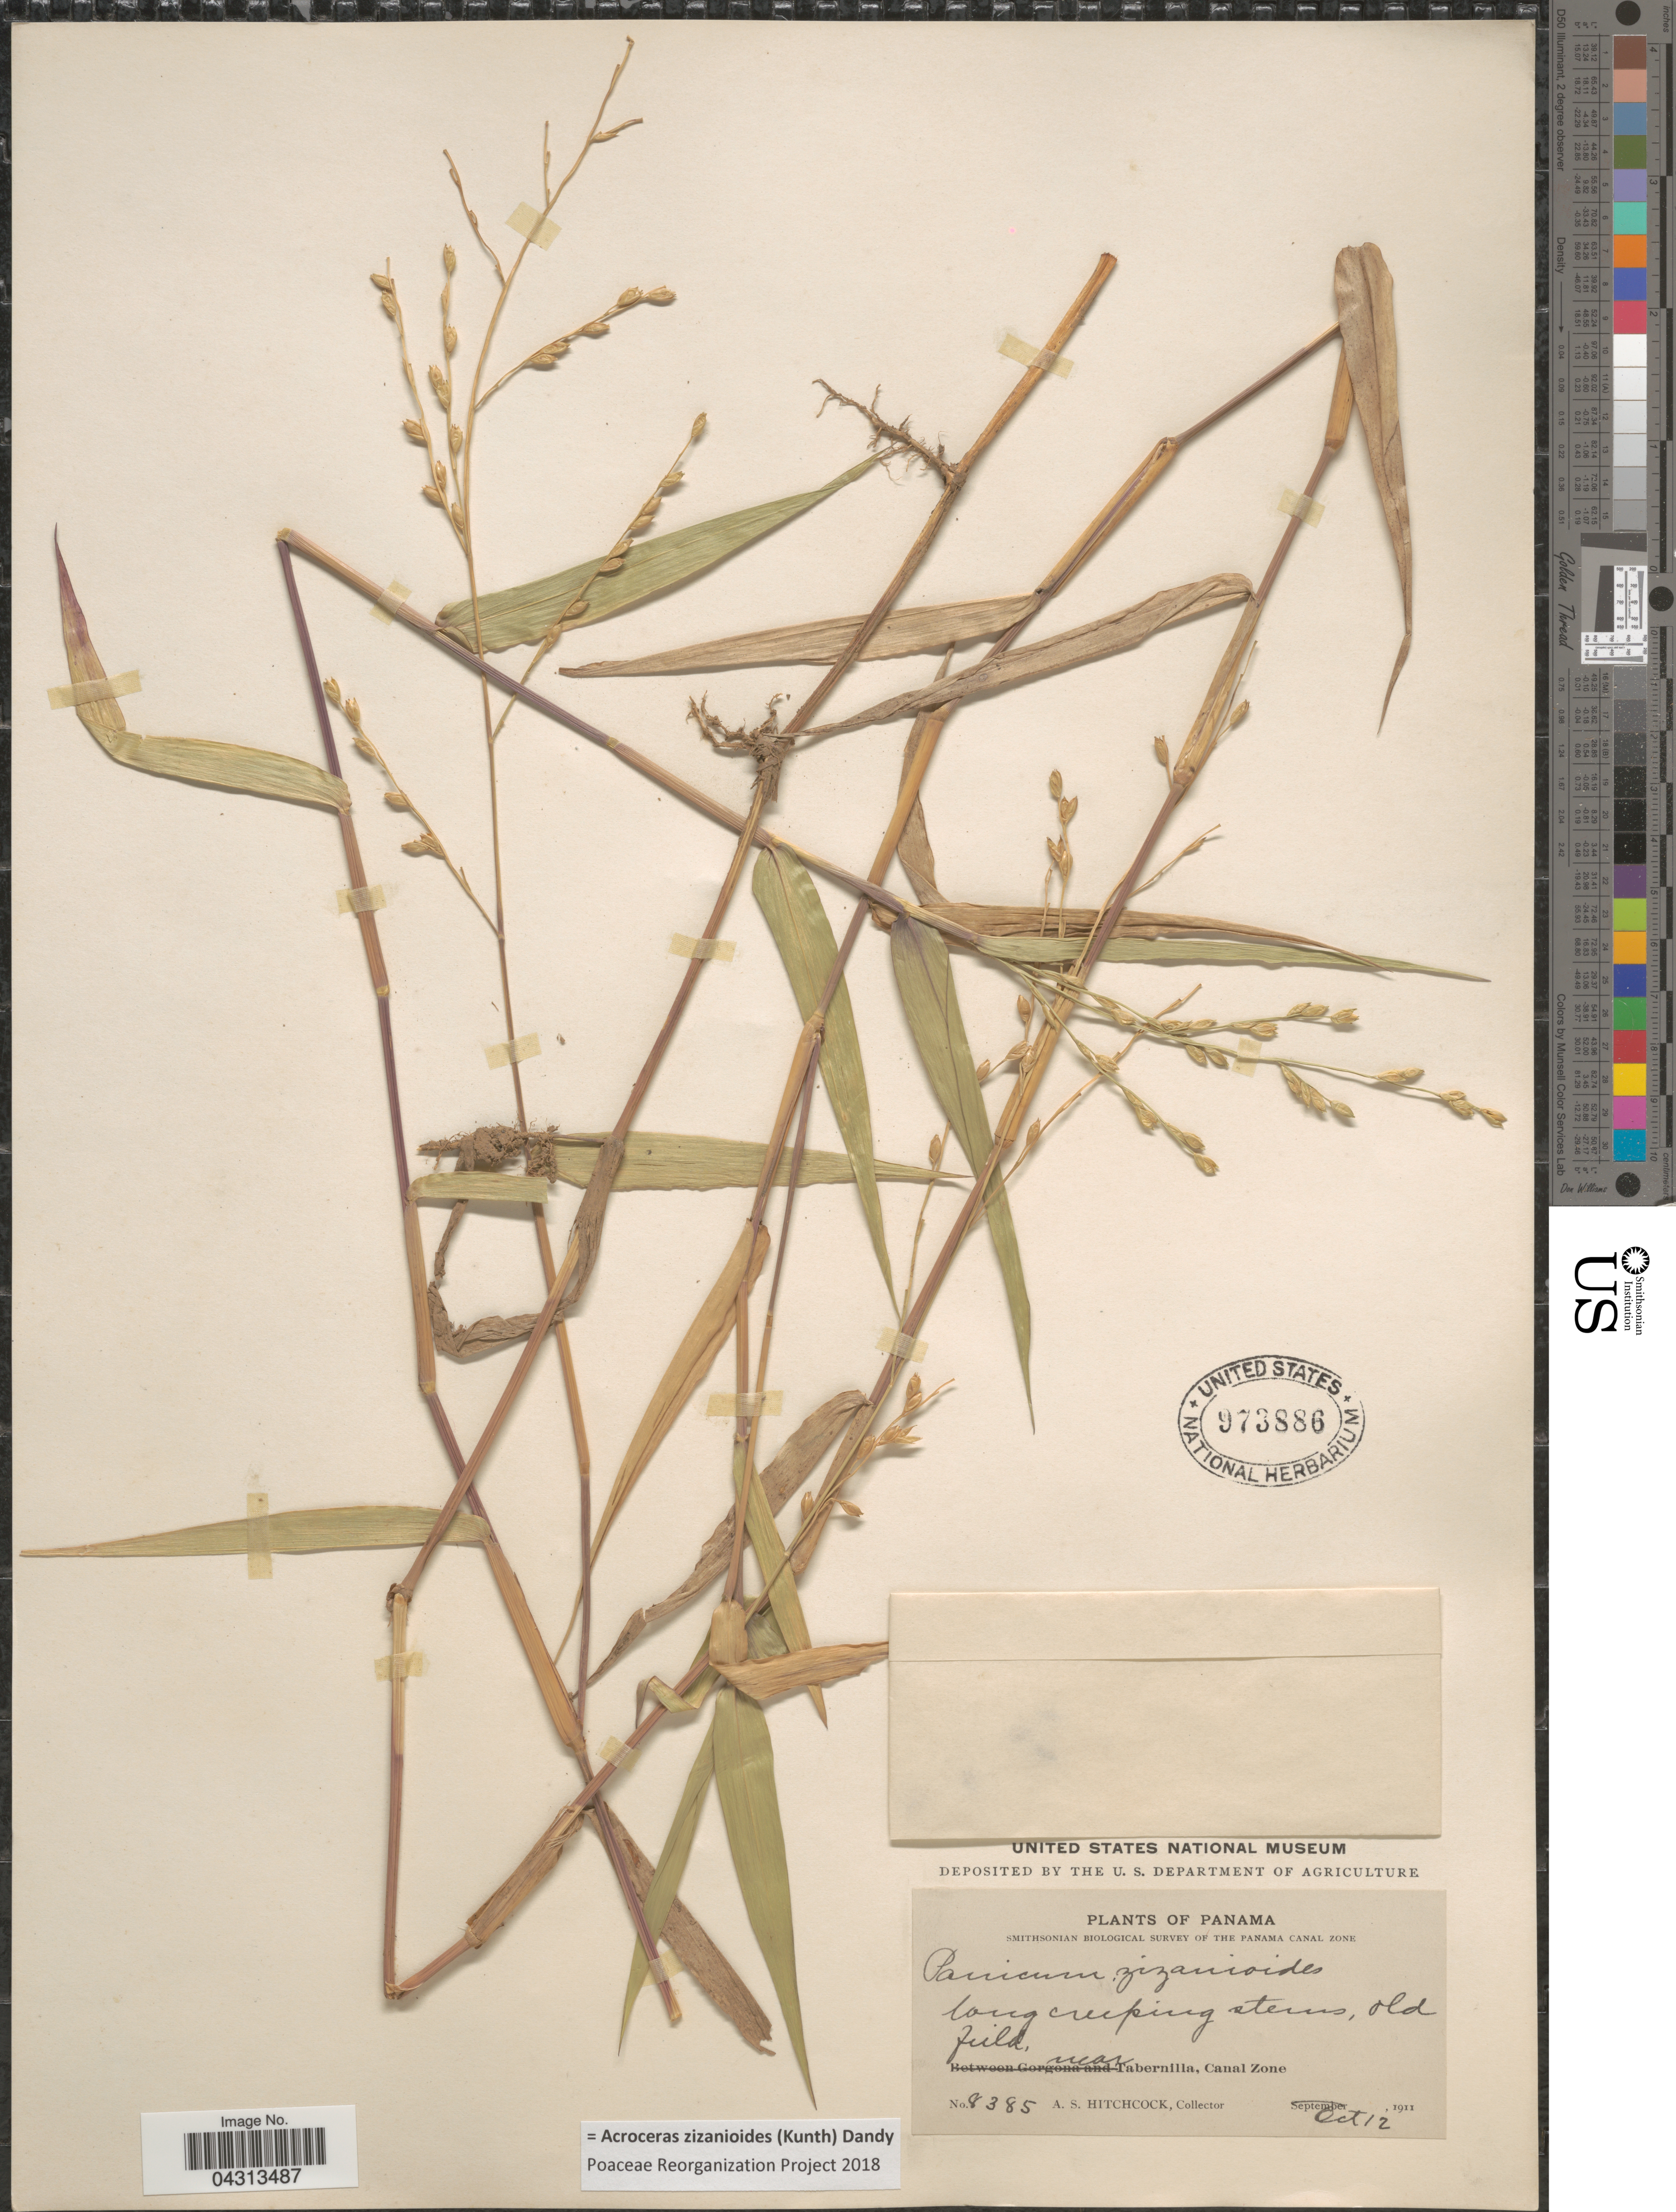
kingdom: Plantae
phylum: Tracheophyta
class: Liliopsida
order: Poales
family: Poaceae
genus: Acroceras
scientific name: Acroceras zizanioides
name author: (Kunth) Dandy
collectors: A. S. Hitchcock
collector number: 8385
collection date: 1911-10-12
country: Panama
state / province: Colón / Panamá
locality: Smithsonian Biological Survey of the Panama Canal Zone. Old field, near Tabernilla, Canal Zone.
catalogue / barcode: US 973886